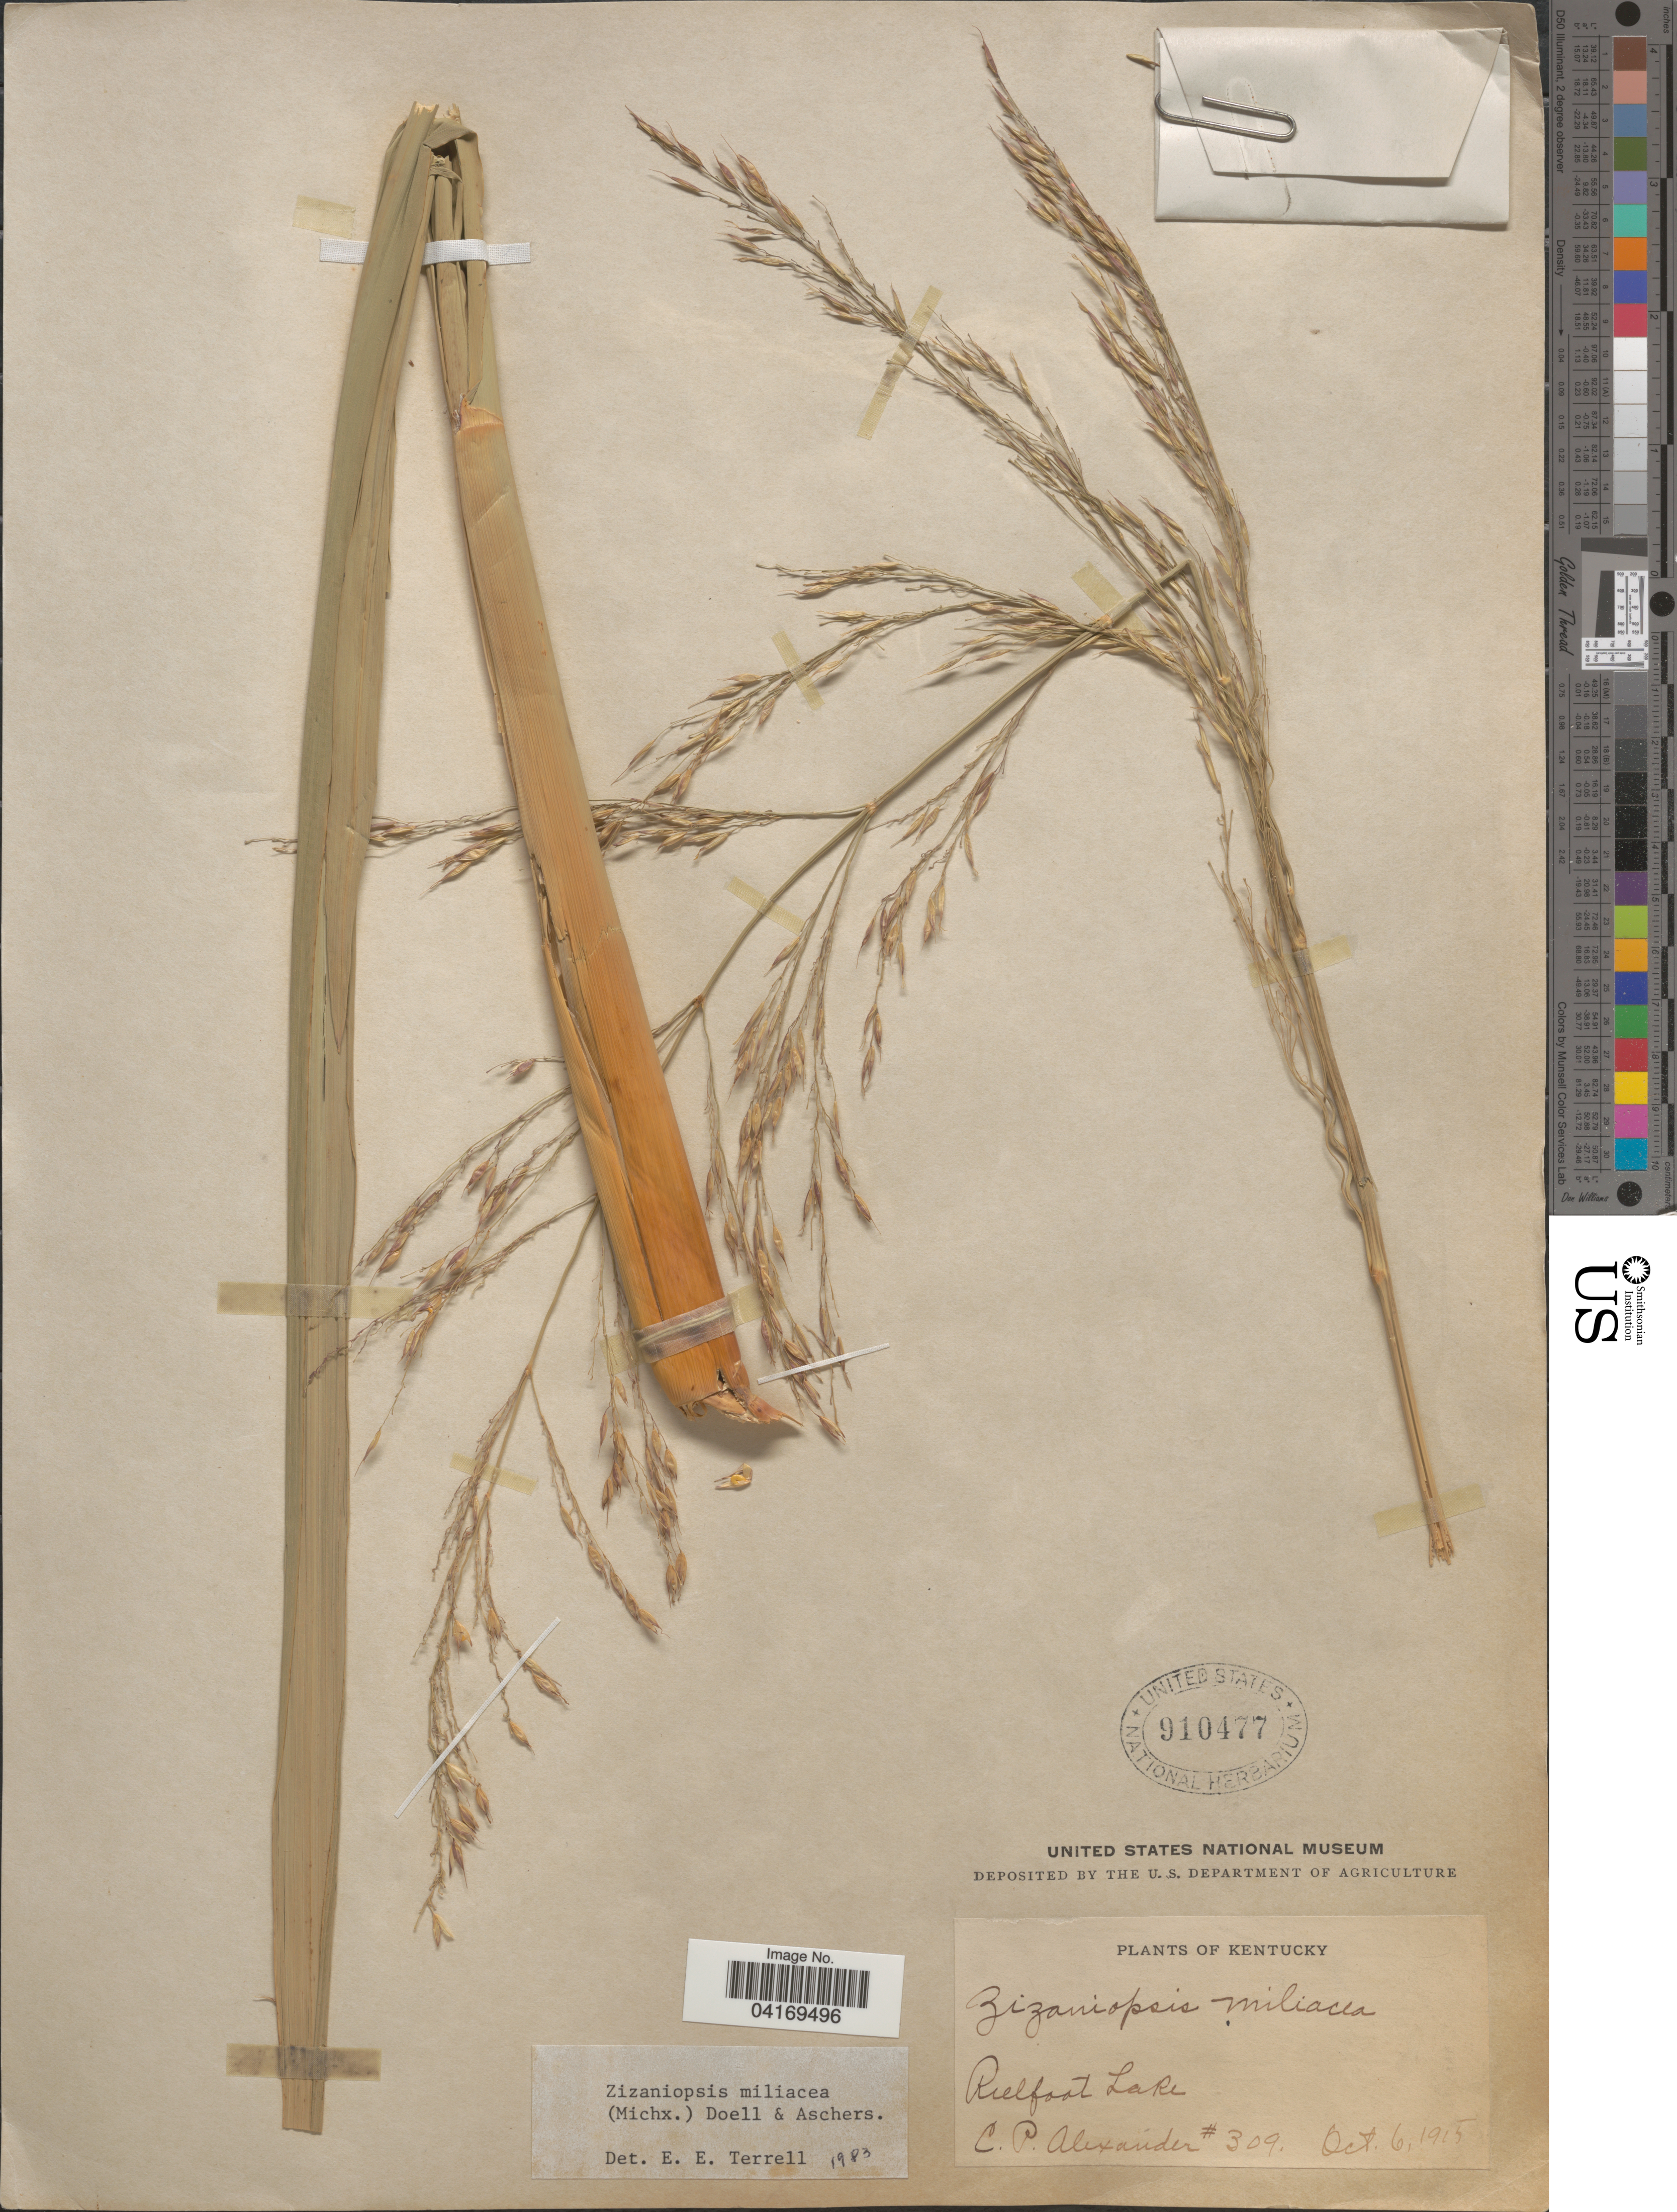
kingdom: Plantae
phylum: Tracheophyta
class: Liliopsida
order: Poales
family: Poaceae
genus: Zizaniopsis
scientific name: Zizaniopsis miliacea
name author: (Michx.) Döll & Asch.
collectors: C. P. Alexander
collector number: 309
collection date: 1915-10-06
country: United States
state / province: Kentucky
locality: Reelfoot Lake.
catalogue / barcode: US 910477